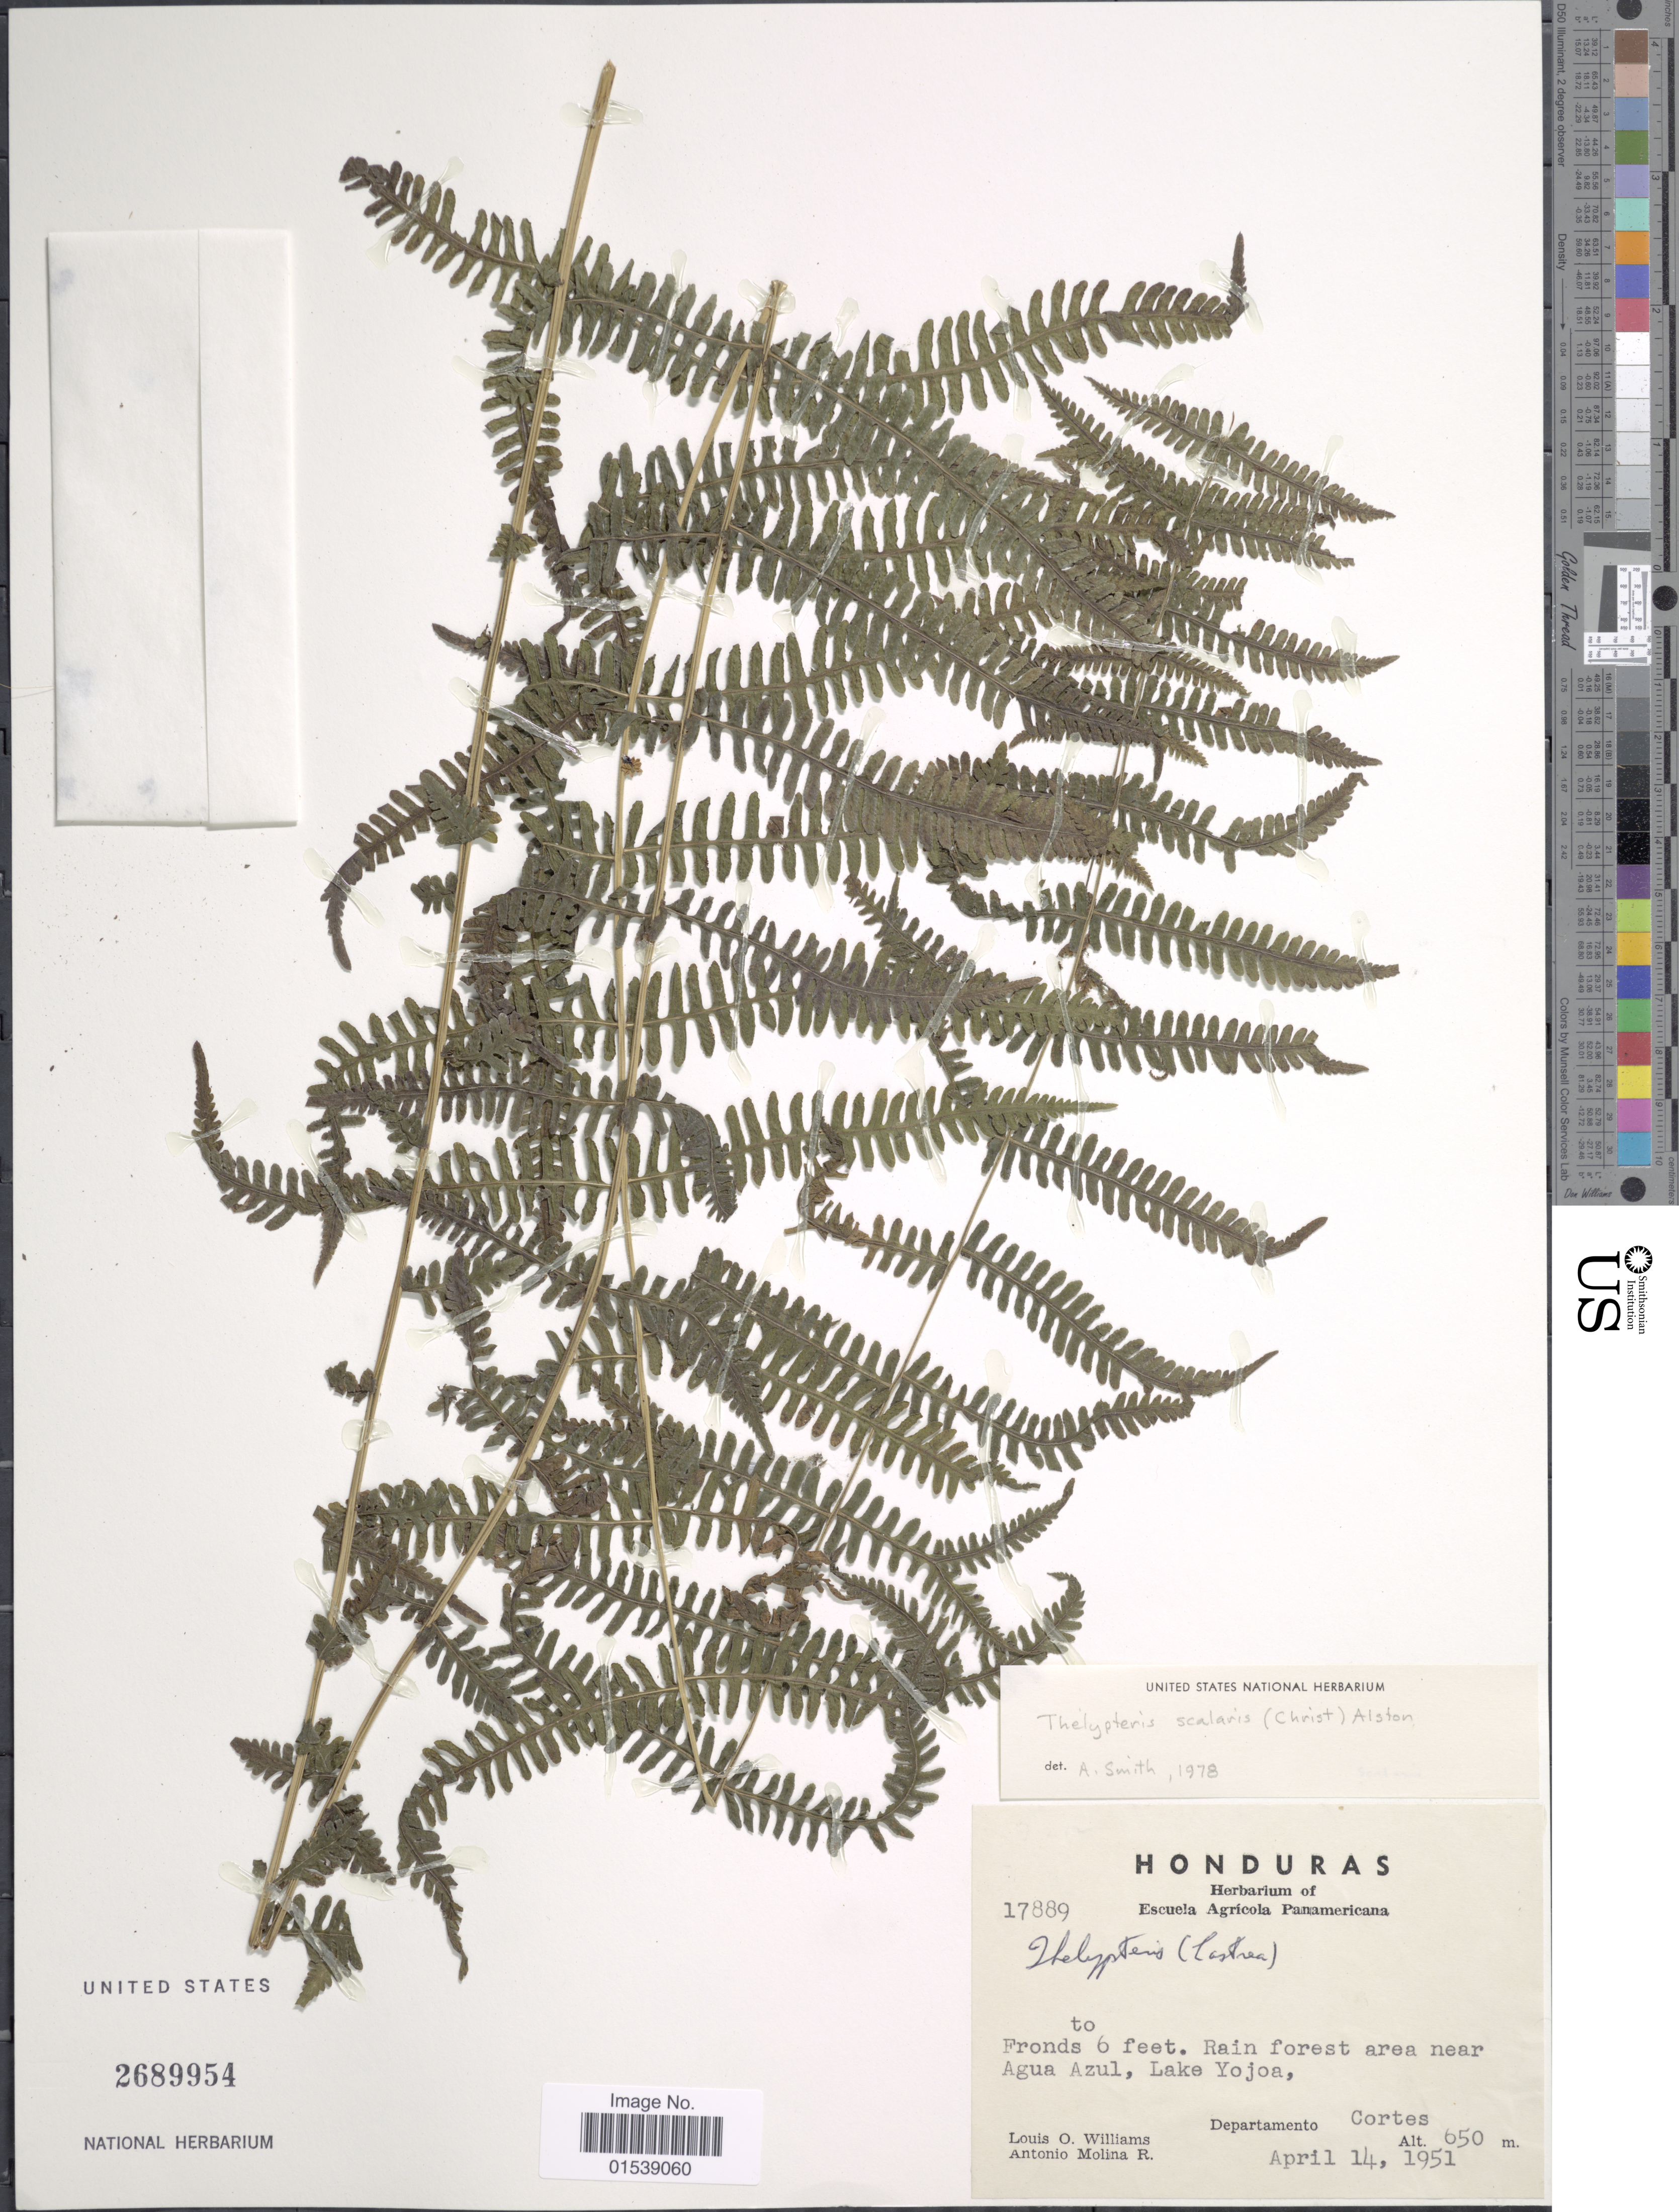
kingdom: Plantae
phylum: Tracheophyta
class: Polypodiopsida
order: Polypodiales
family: Thelypteridaceae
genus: Amauropelta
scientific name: Amauropelta scalaris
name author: (Christ) Á. Löve & D. Löve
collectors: L. O. Williams & A. Molina R.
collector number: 17889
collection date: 1951-04-14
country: Honduras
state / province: Cortés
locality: Rain forest area near Agua Azul, Lake Yojoa, Departamento Cortes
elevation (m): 650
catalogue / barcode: US 2689954